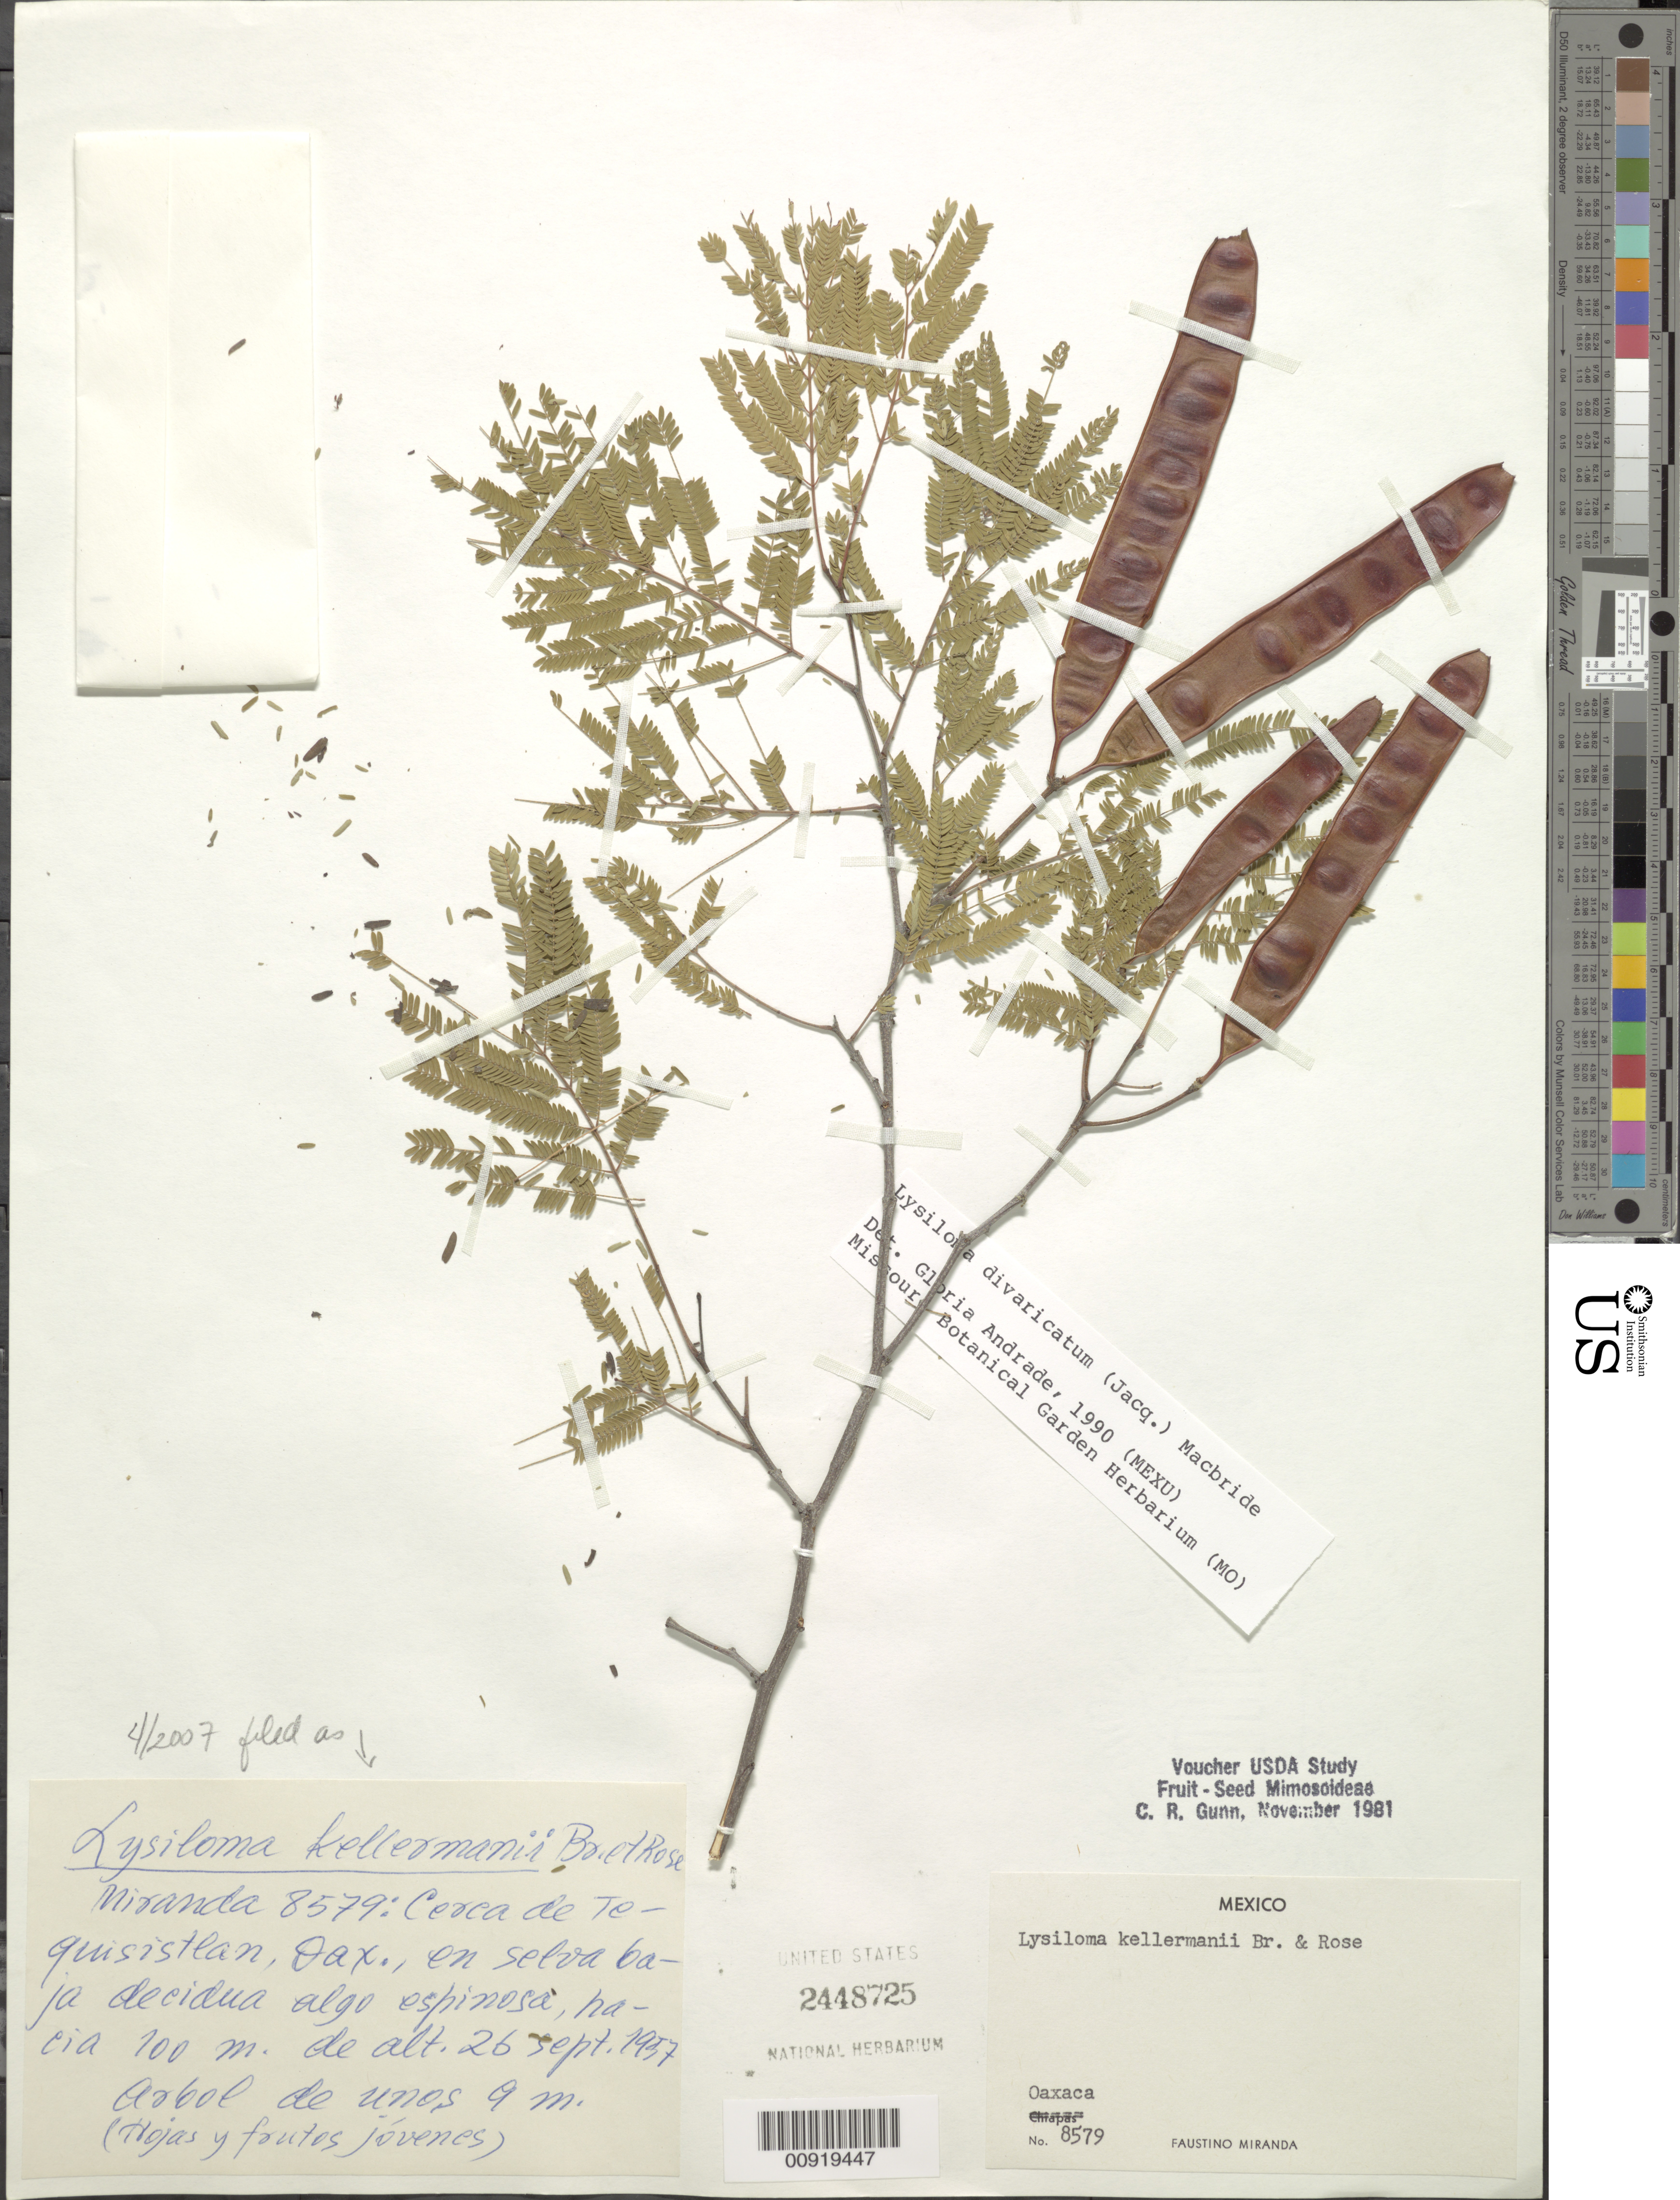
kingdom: Plantae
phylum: Tracheophyta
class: Magnoliopsida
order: Fabales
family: Fabaceae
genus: Lysiloma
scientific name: Lysiloma kellermanii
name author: Britton & Rose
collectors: Miranda G., F.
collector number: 8579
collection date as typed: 26 Sep 1957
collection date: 1957-09-26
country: Mexico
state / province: Oaxaca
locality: Cerca de Tequisistlán, Oaxaca.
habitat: En selva baja decidua algo espinosa.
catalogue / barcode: US 2448725